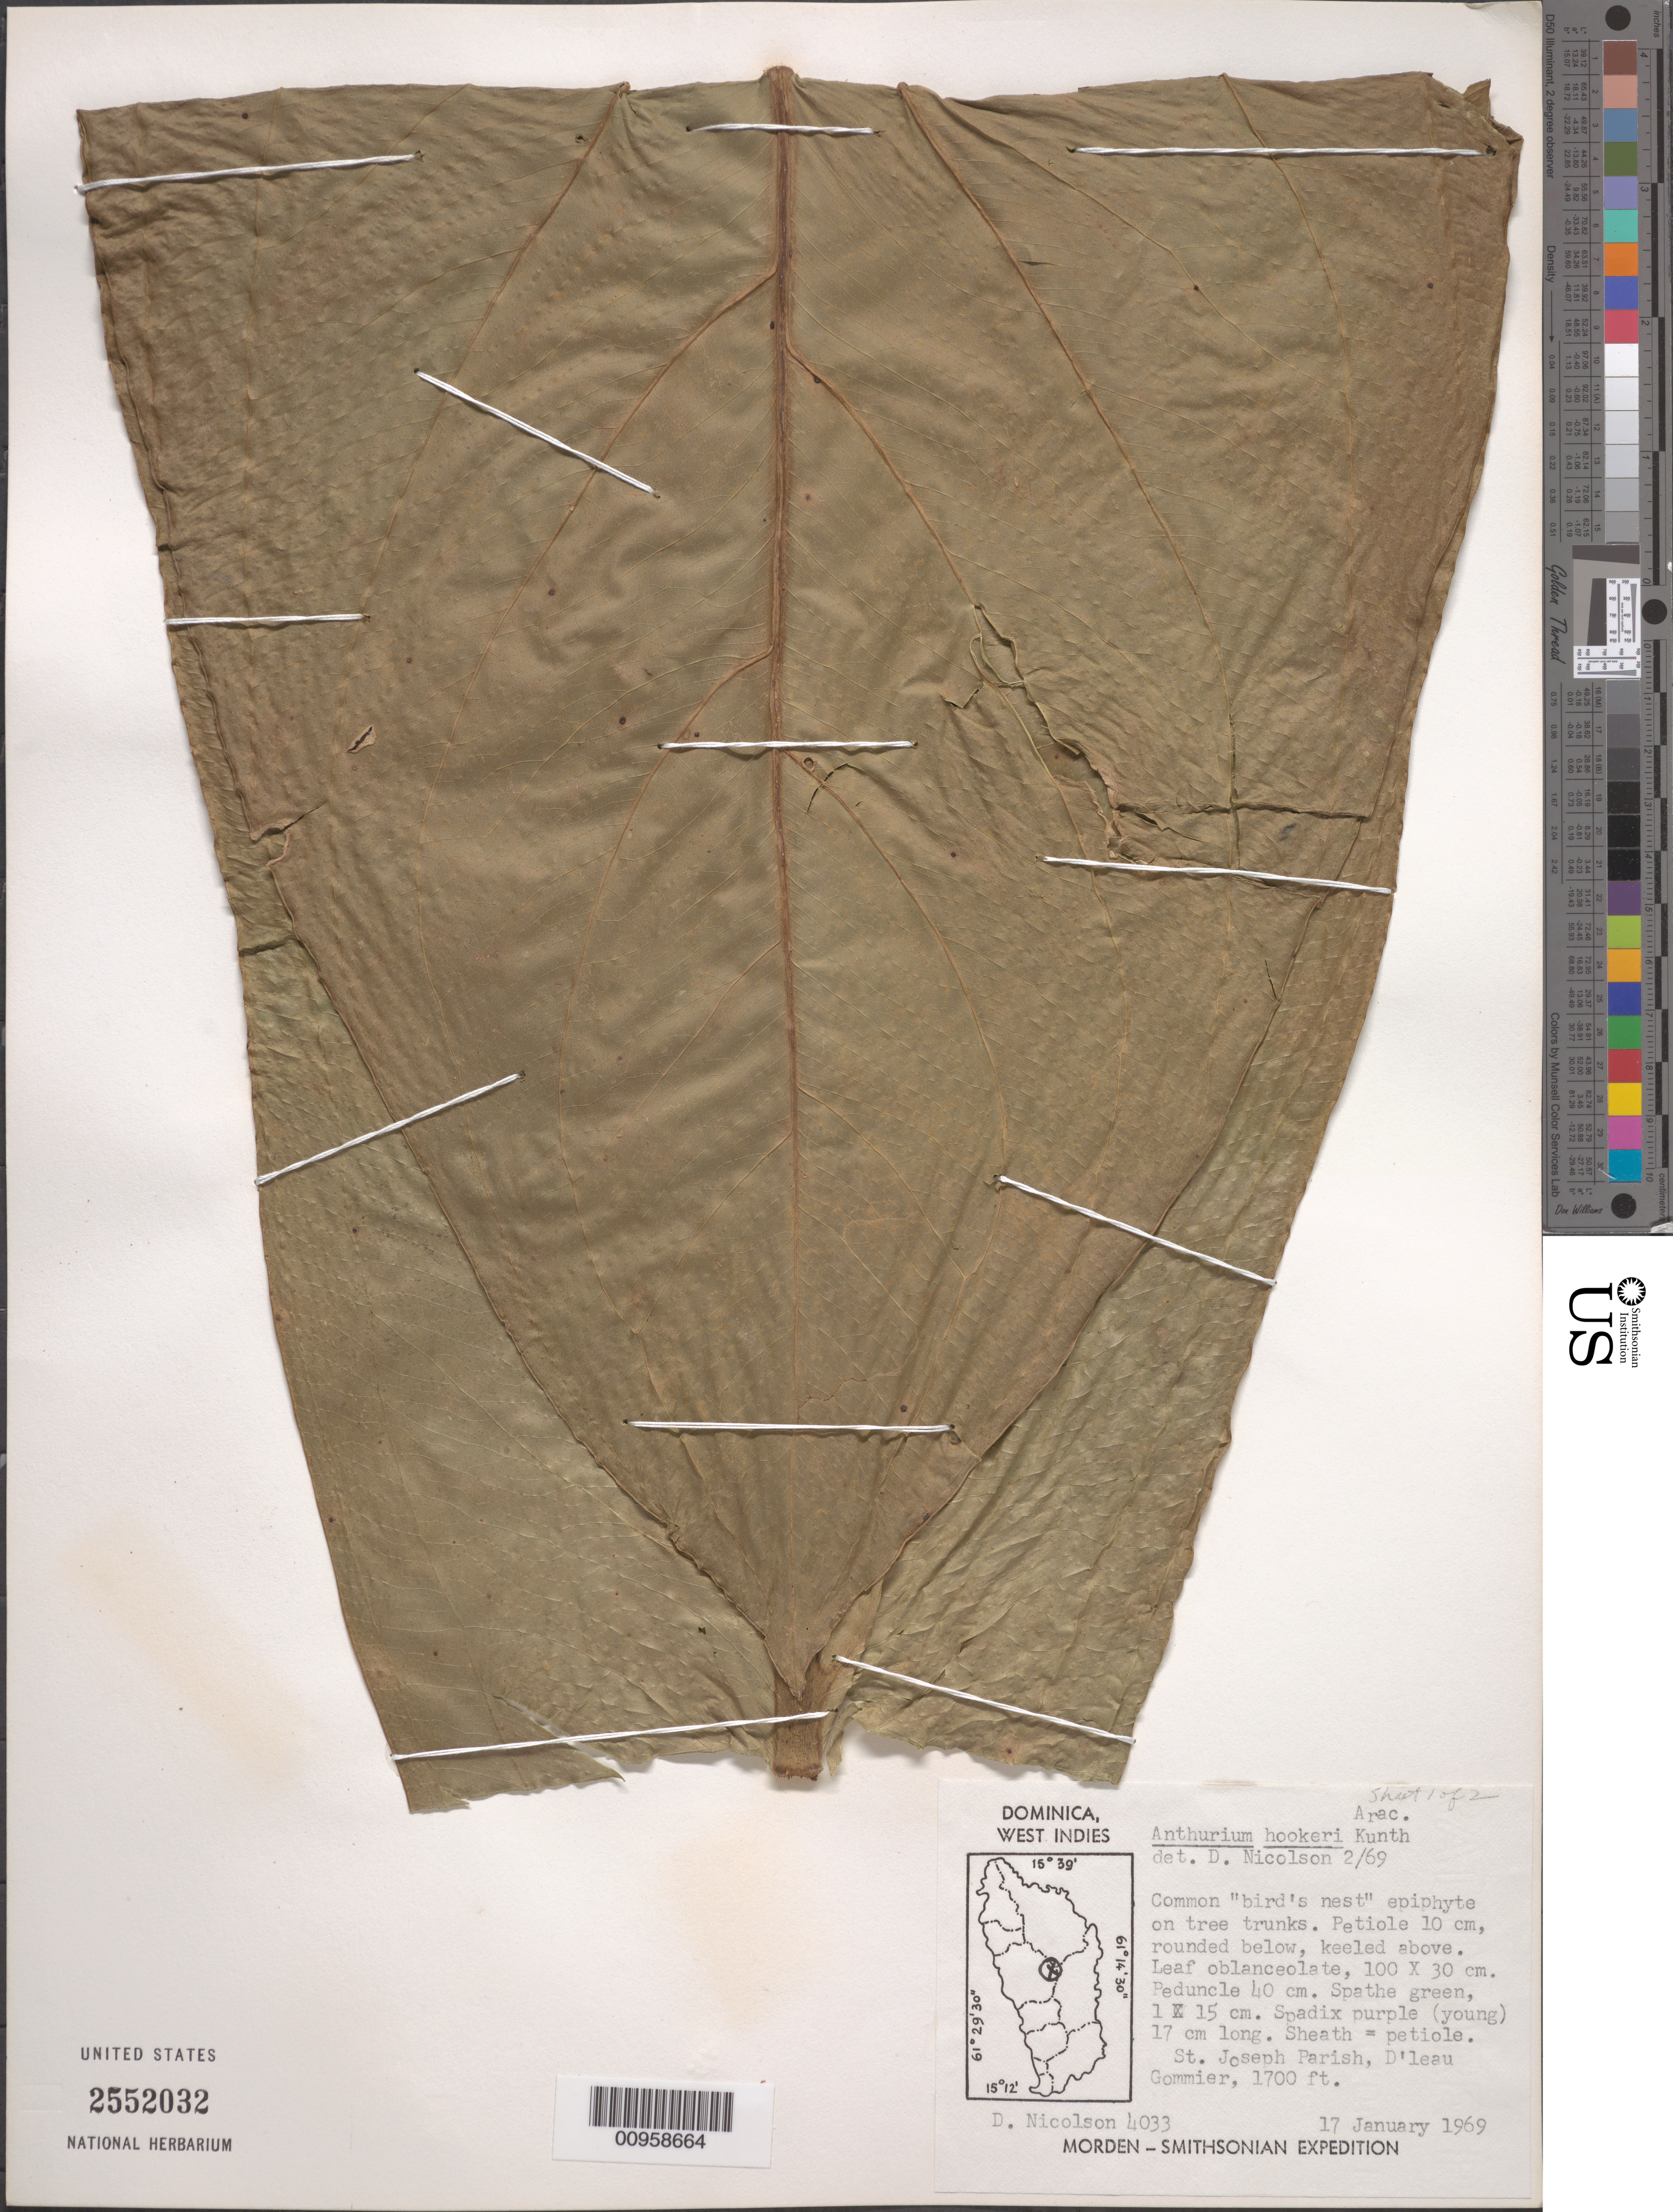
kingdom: Plantae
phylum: Tracheophyta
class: Liliopsida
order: Alismatales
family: Araceae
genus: Anthurium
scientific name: Anthurium hookeri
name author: Kunth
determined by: Nicolson, Dan H.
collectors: D. H. Nicolson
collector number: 4033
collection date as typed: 17 Jan 1969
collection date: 1969-01-17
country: Dominica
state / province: St. Joseph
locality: D'leau Gommier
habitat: On tree trunks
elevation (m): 518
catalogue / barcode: US 2552032